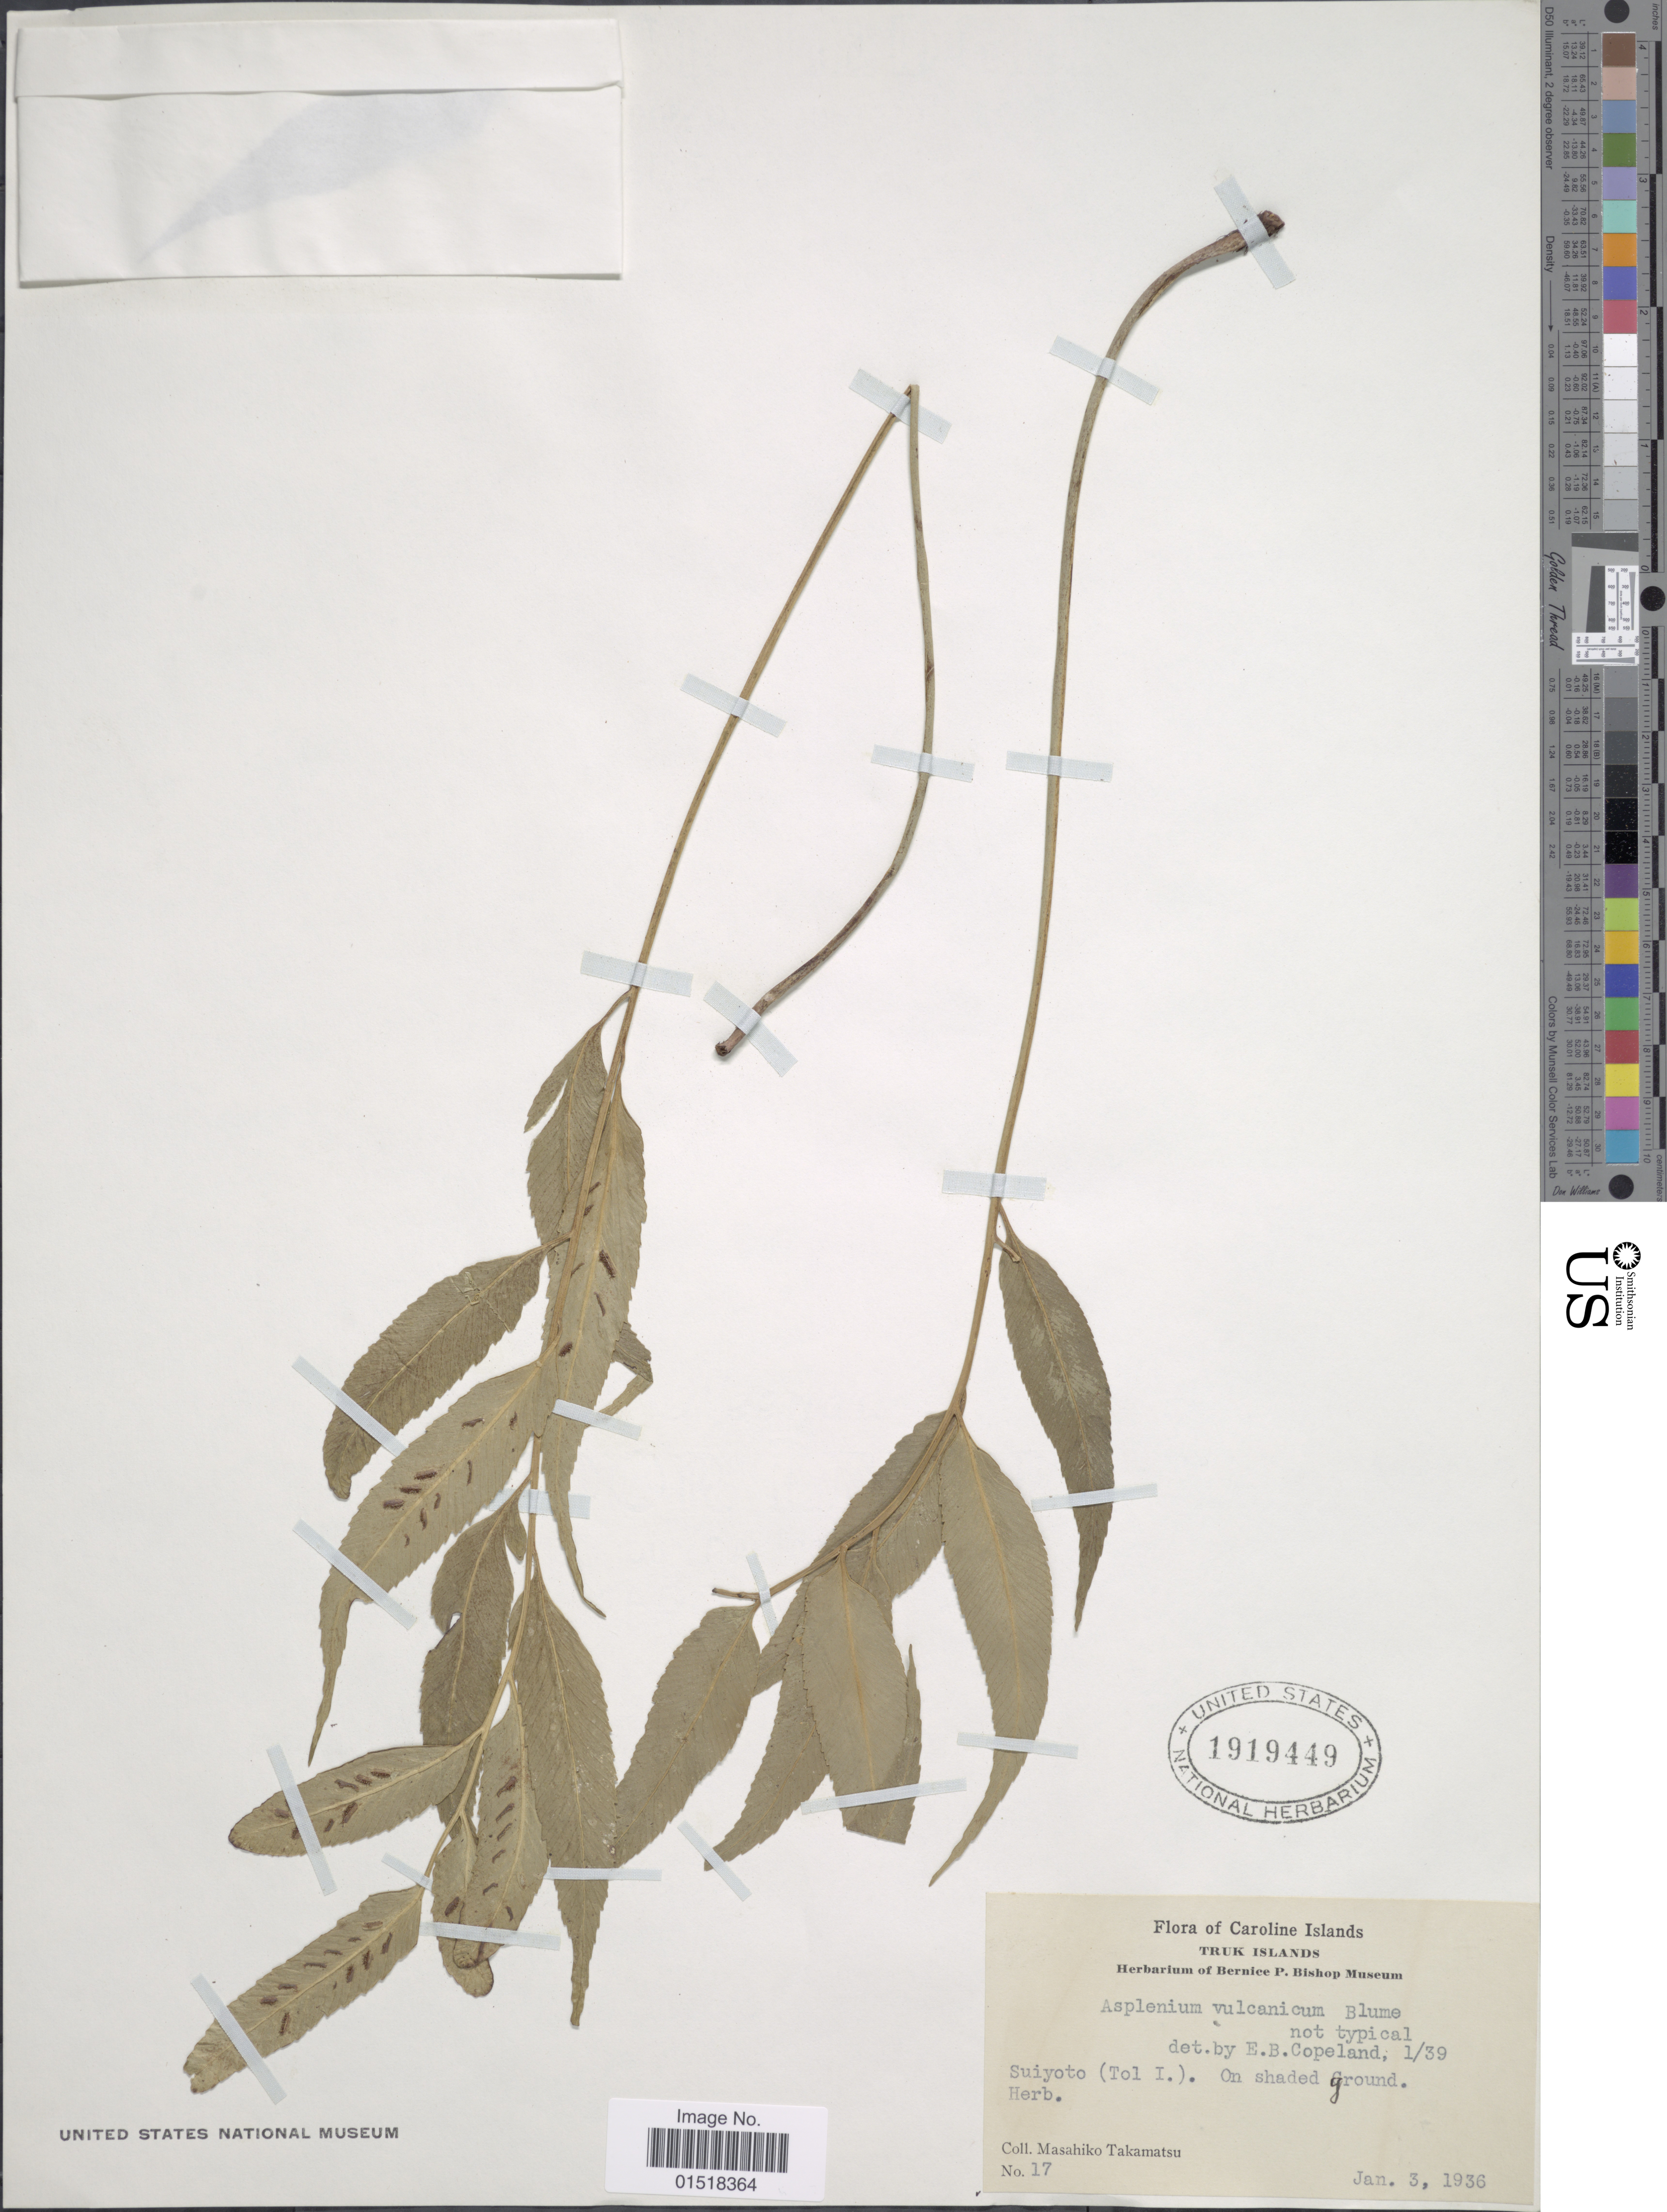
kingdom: Plantae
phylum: Tracheophyta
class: Polypodiopsida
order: Polypodiales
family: Aspleniaceae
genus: Asplenium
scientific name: Asplenium vulcanicum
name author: Blume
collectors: M. Takamatsu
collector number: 17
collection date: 1936-01-03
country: Micronesia, Federated States of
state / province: Truk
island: Tol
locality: Truk Islands. Suiyoto (Tol I.). On shaded ground.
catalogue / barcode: US 1919449